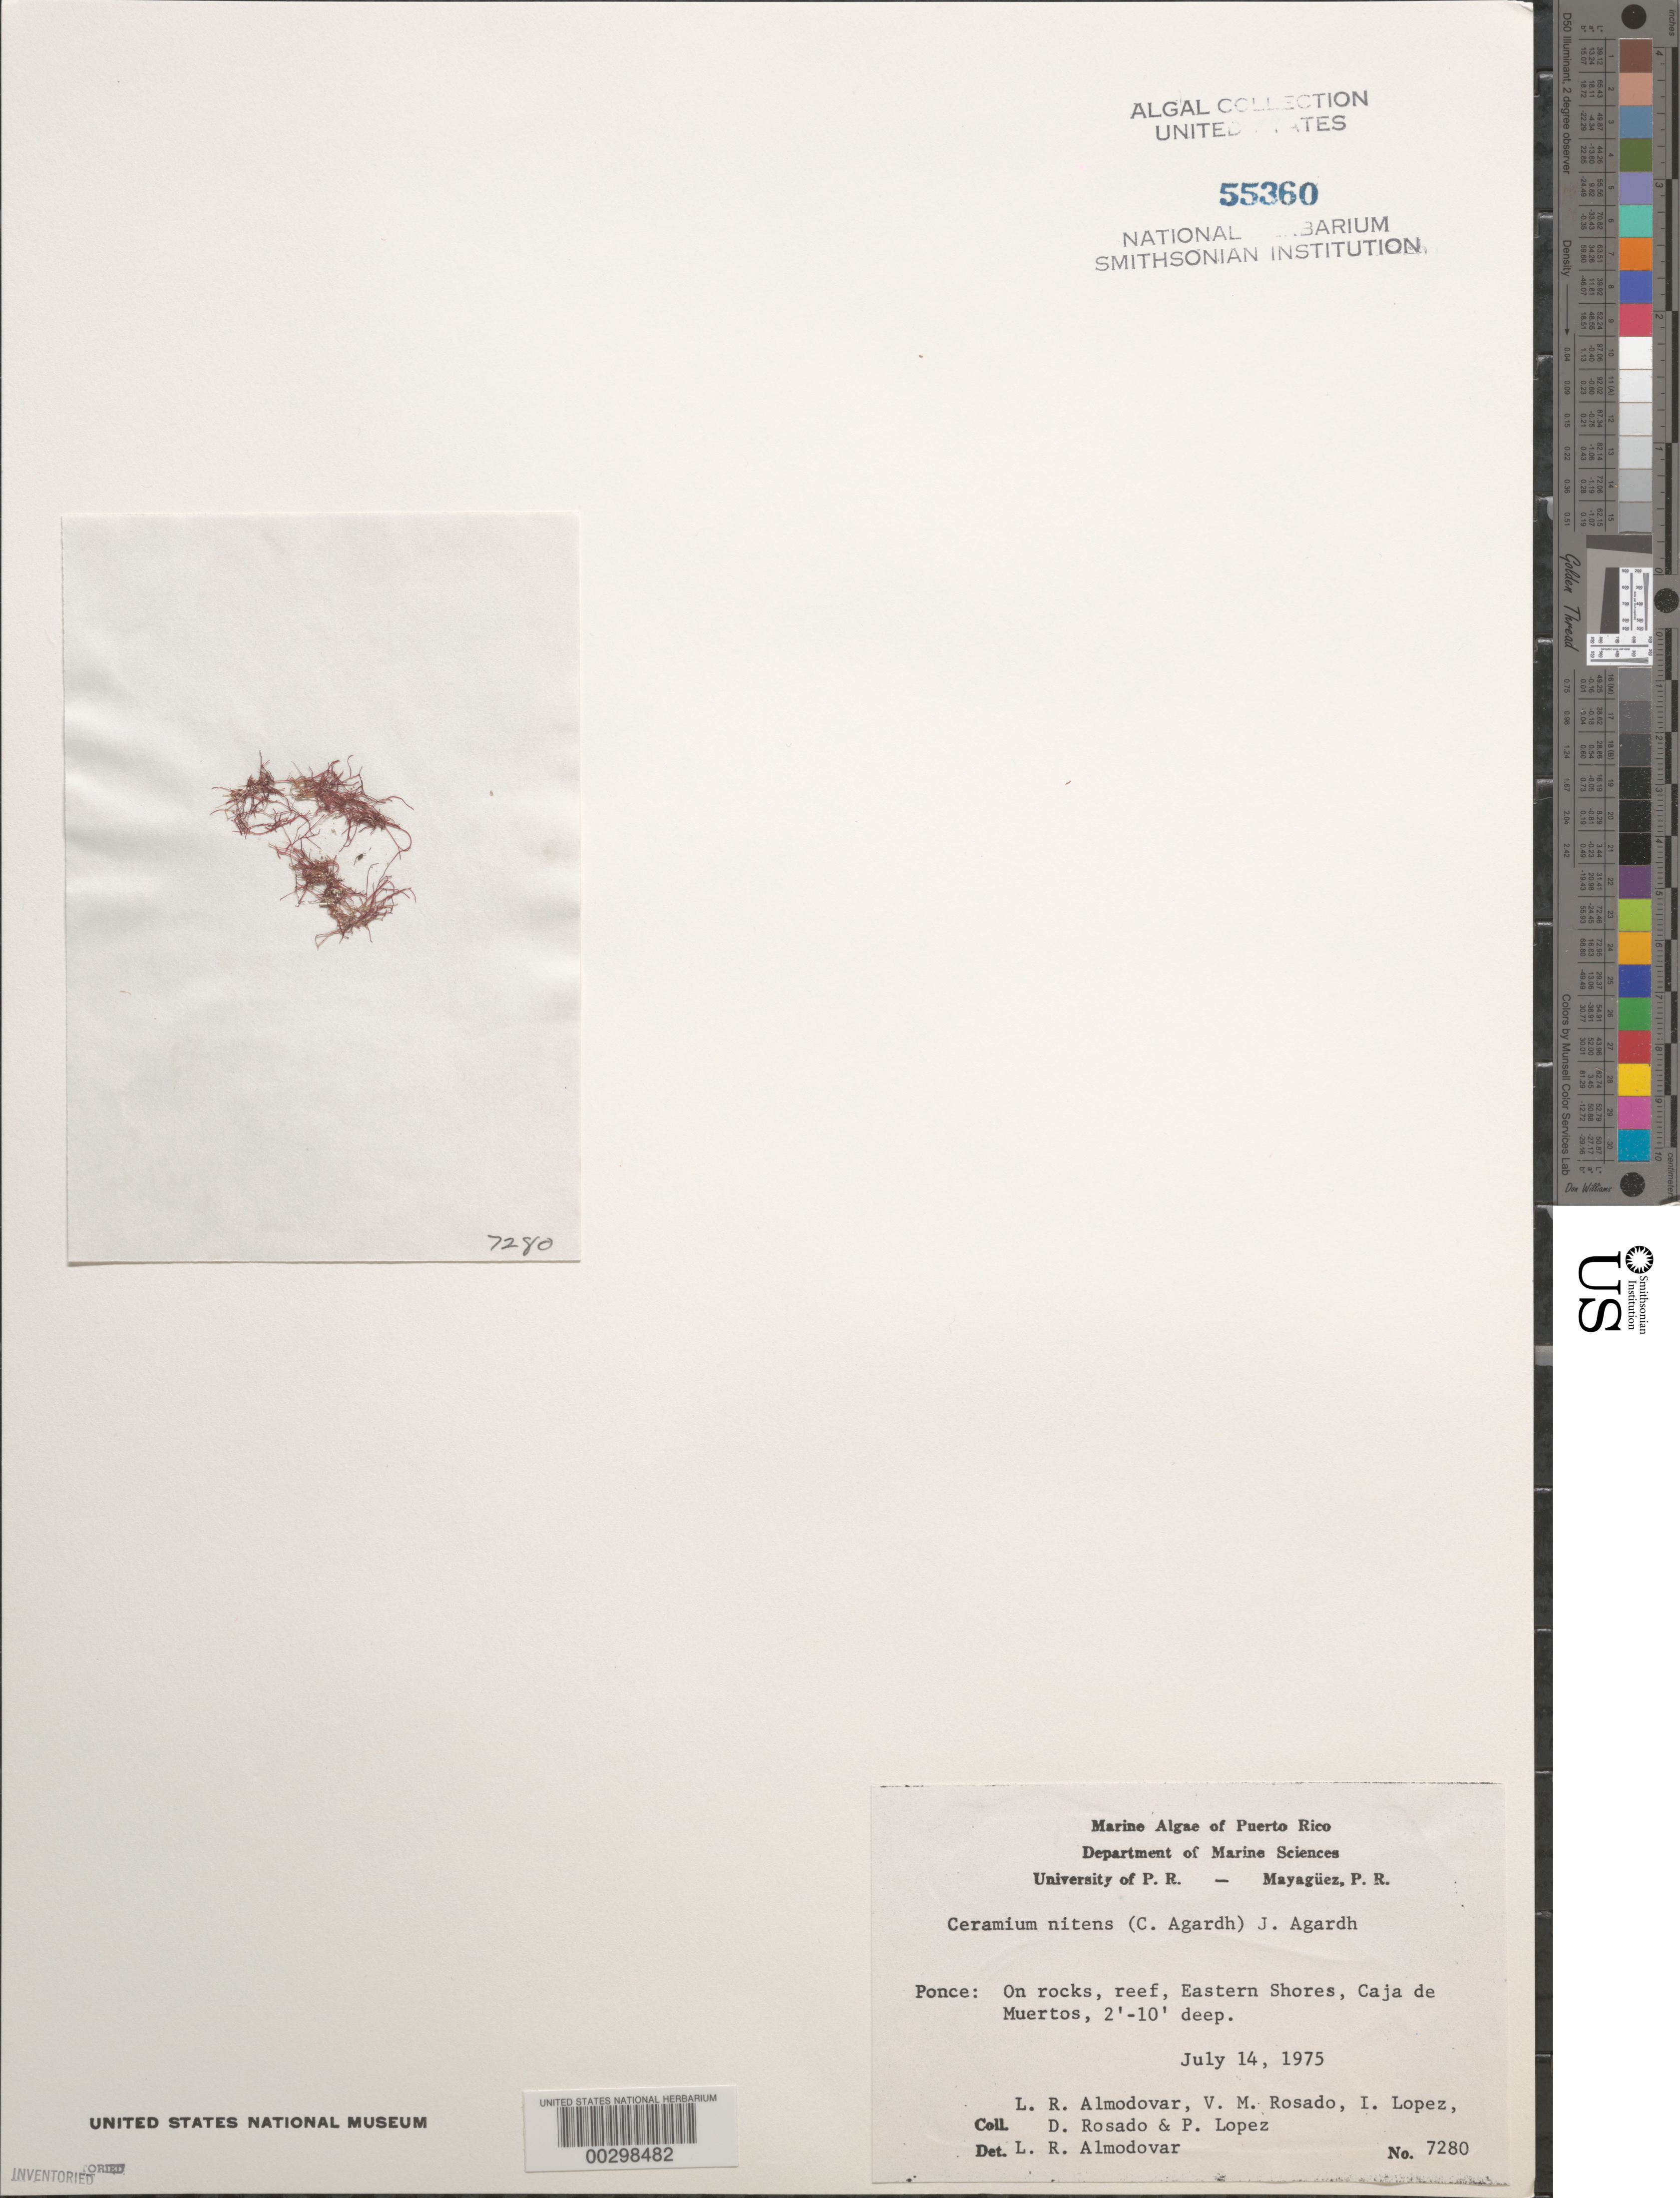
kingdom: Plantae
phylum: Rhodophyta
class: Florideophyceae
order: Ceramiales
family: Ceramiaceae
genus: Ceramium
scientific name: Ceramium nitens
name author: (C. Agardh) J. Agardh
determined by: Almodovar, L. R.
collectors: L. Almodovar, V. Rosado, I. Lopéz, D. Rosado & P. Lopez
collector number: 7280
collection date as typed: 14 Jul 1975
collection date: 1975-07-14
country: Puerto Rico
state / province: Ponce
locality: Caja de muertos, eastern shore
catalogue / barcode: US 55360